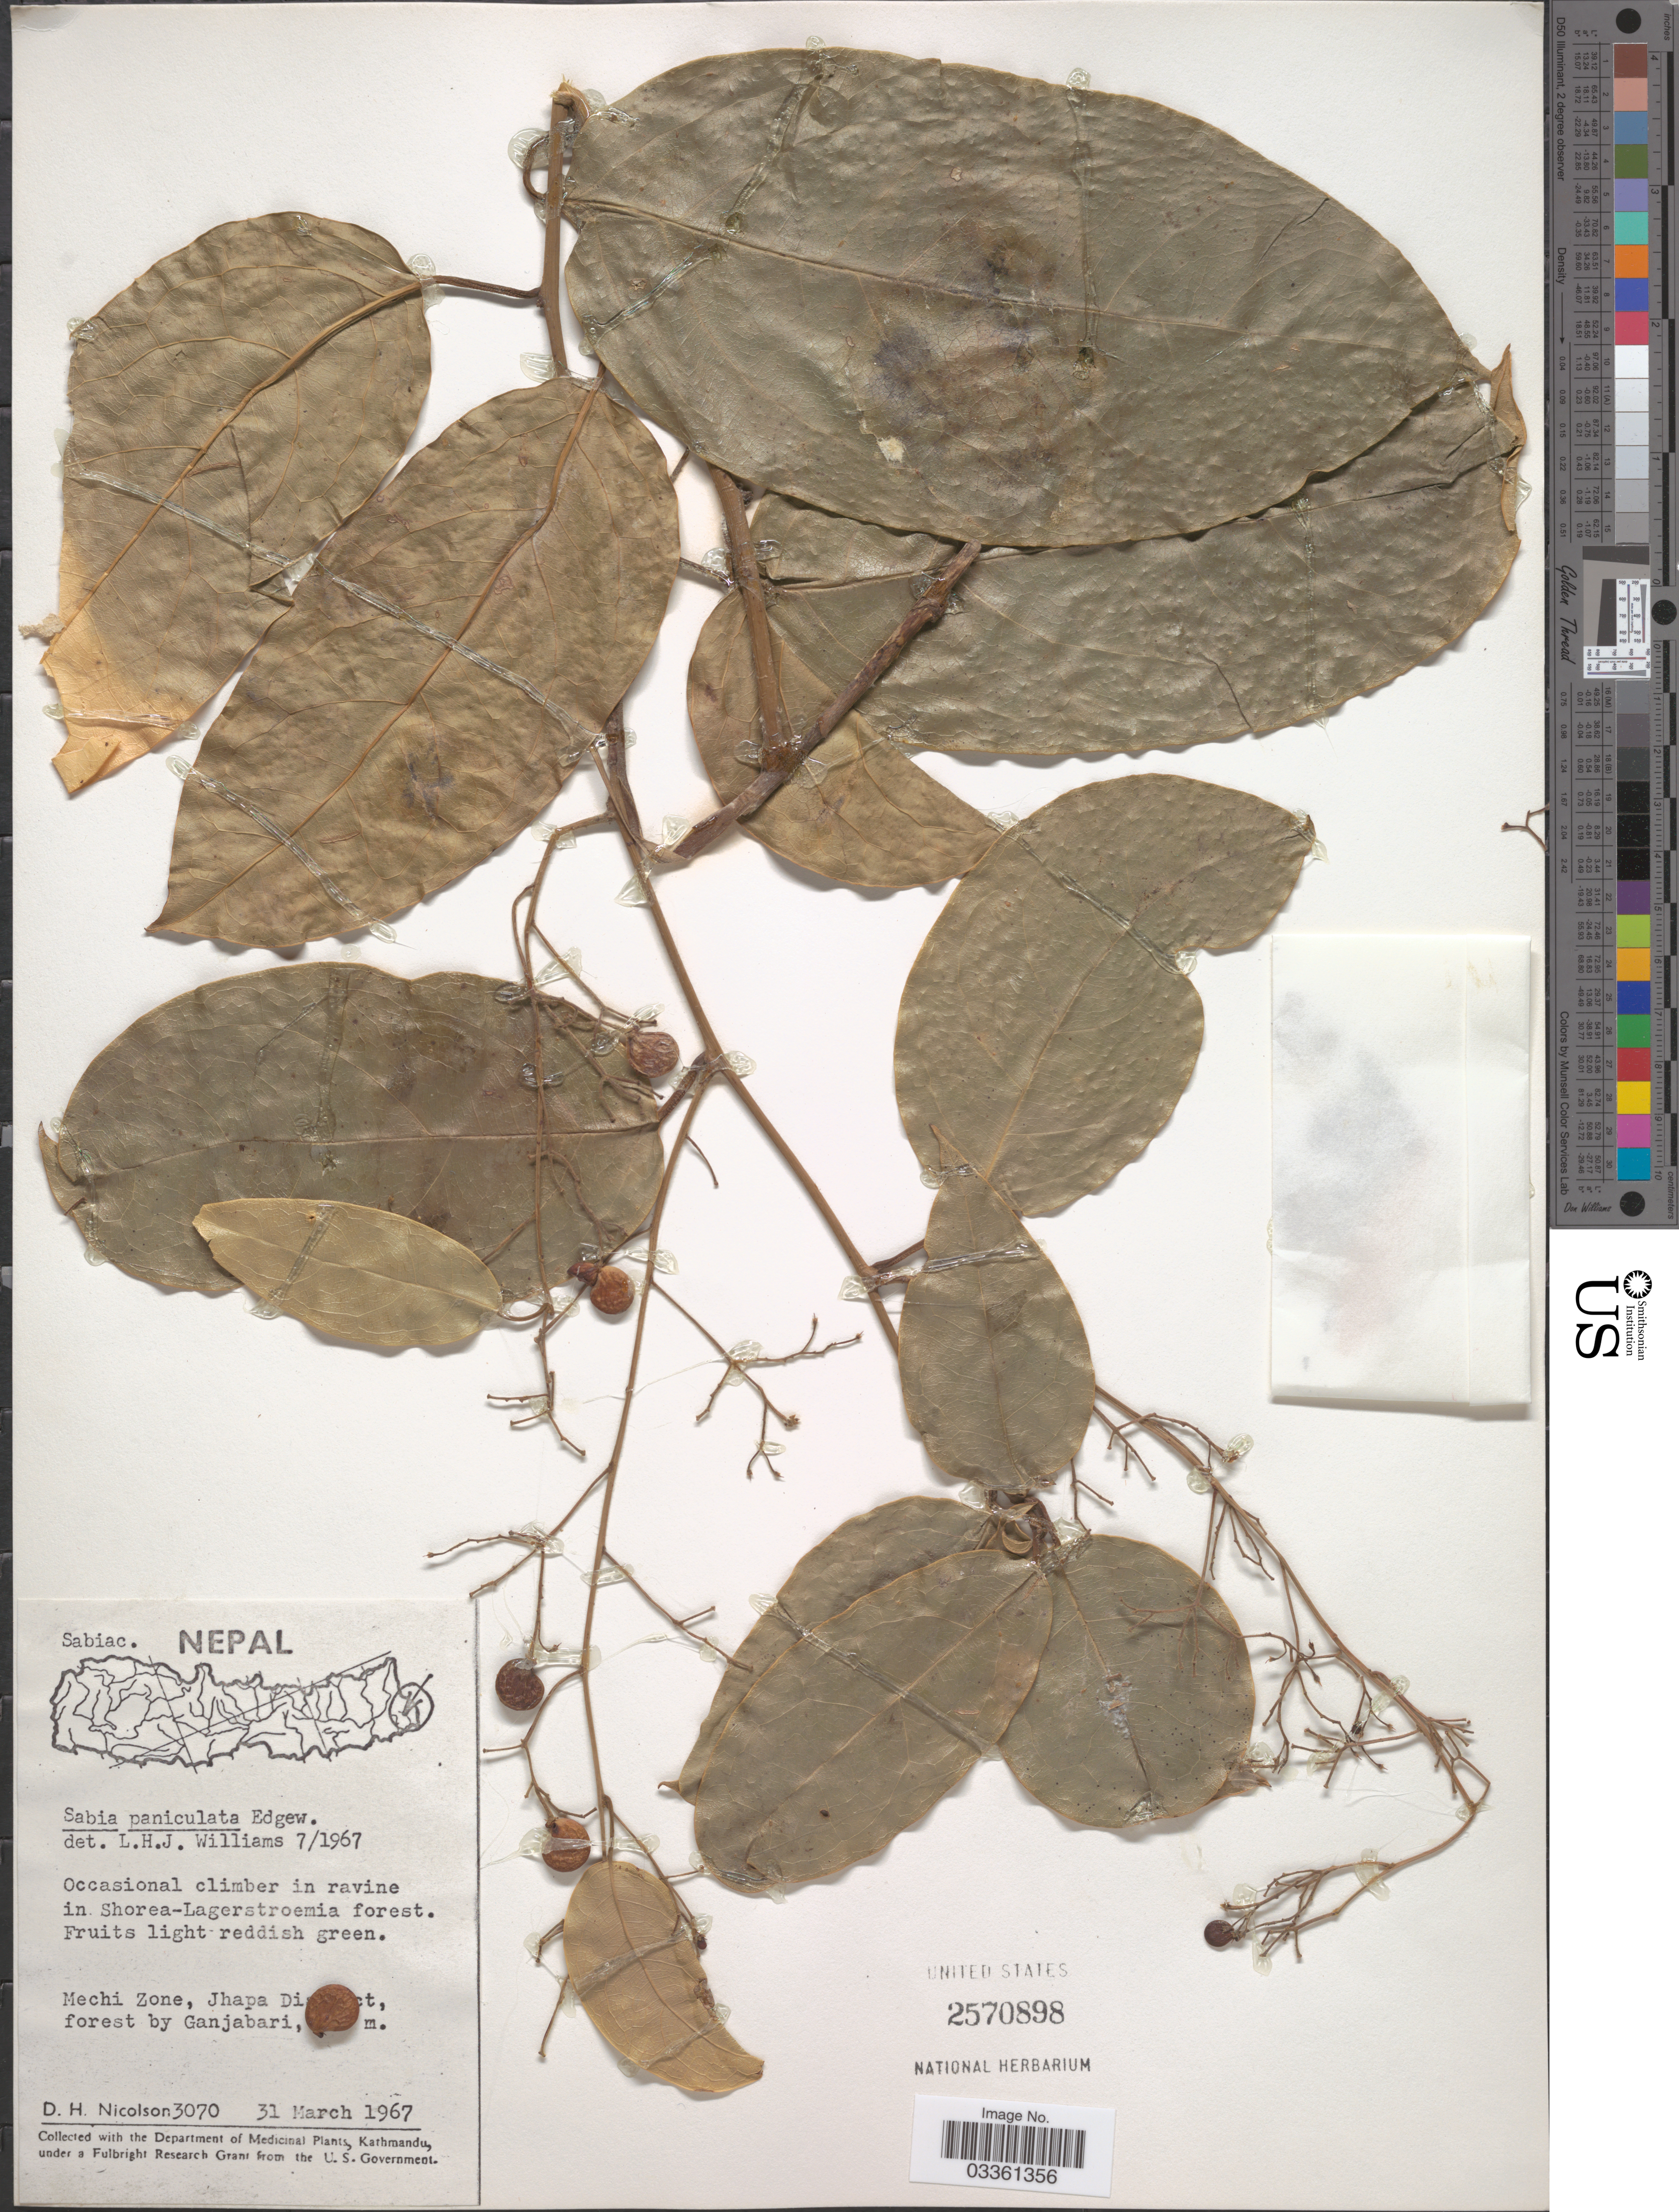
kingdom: Plantae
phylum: Tracheophyta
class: Magnoliopsida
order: Proteales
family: Sabiaceae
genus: Sabia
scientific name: Sabia paniculata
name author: Edgew. ex Hook. f. & Thomson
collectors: D. H. Nicolson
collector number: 3070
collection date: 1967-03-31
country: Nepal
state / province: Mechi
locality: Mechi Zone, Jhapa District, forest by Ganjabari.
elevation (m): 5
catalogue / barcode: US 2570898